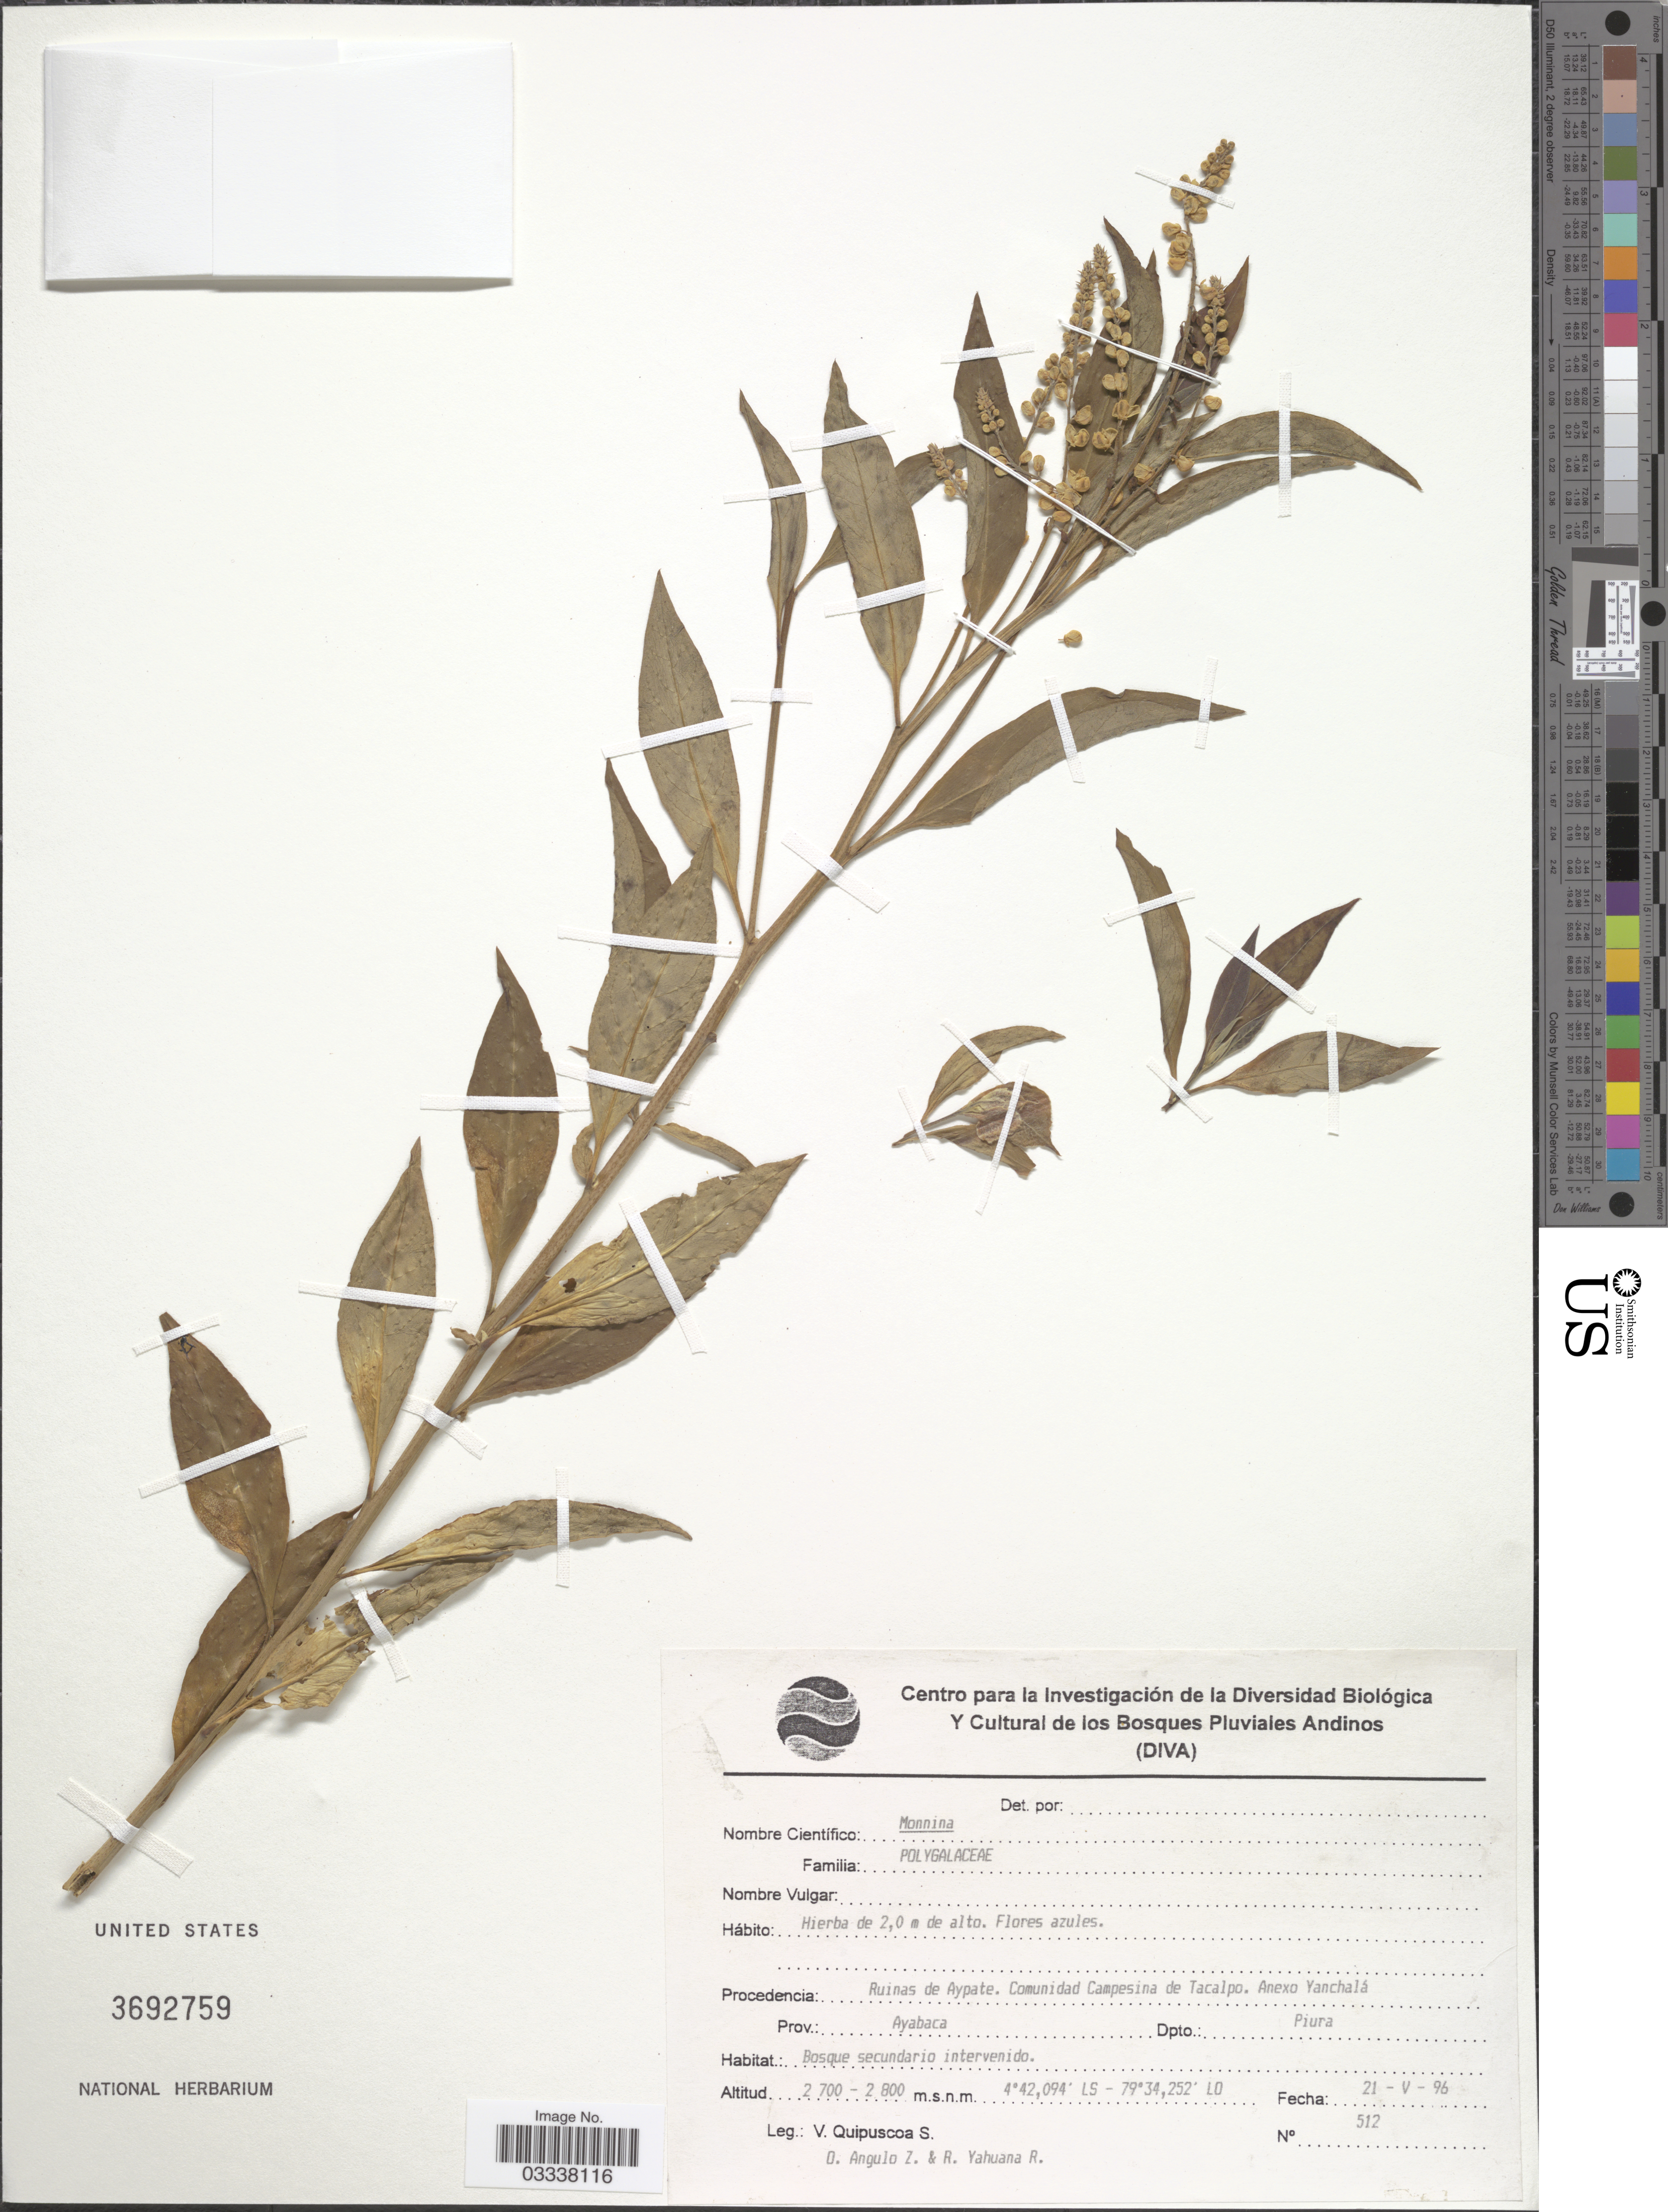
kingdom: Plantae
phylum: Tracheophyta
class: Magnoliopsida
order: Fabales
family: Polygalaceae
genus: Monnina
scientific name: Monnina sp.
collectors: V. Quipuscoa S., O. Angulo Z. & R. Yahuana R.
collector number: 512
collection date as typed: Transcribed d/m/y: 21/5/96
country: Peru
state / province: Piura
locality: Ruinas de Aypate. Comunidad Campesina de Tacalpo. Anexo Yanchalá. Prov.: Ayabaca.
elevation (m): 2700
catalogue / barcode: US 3692759